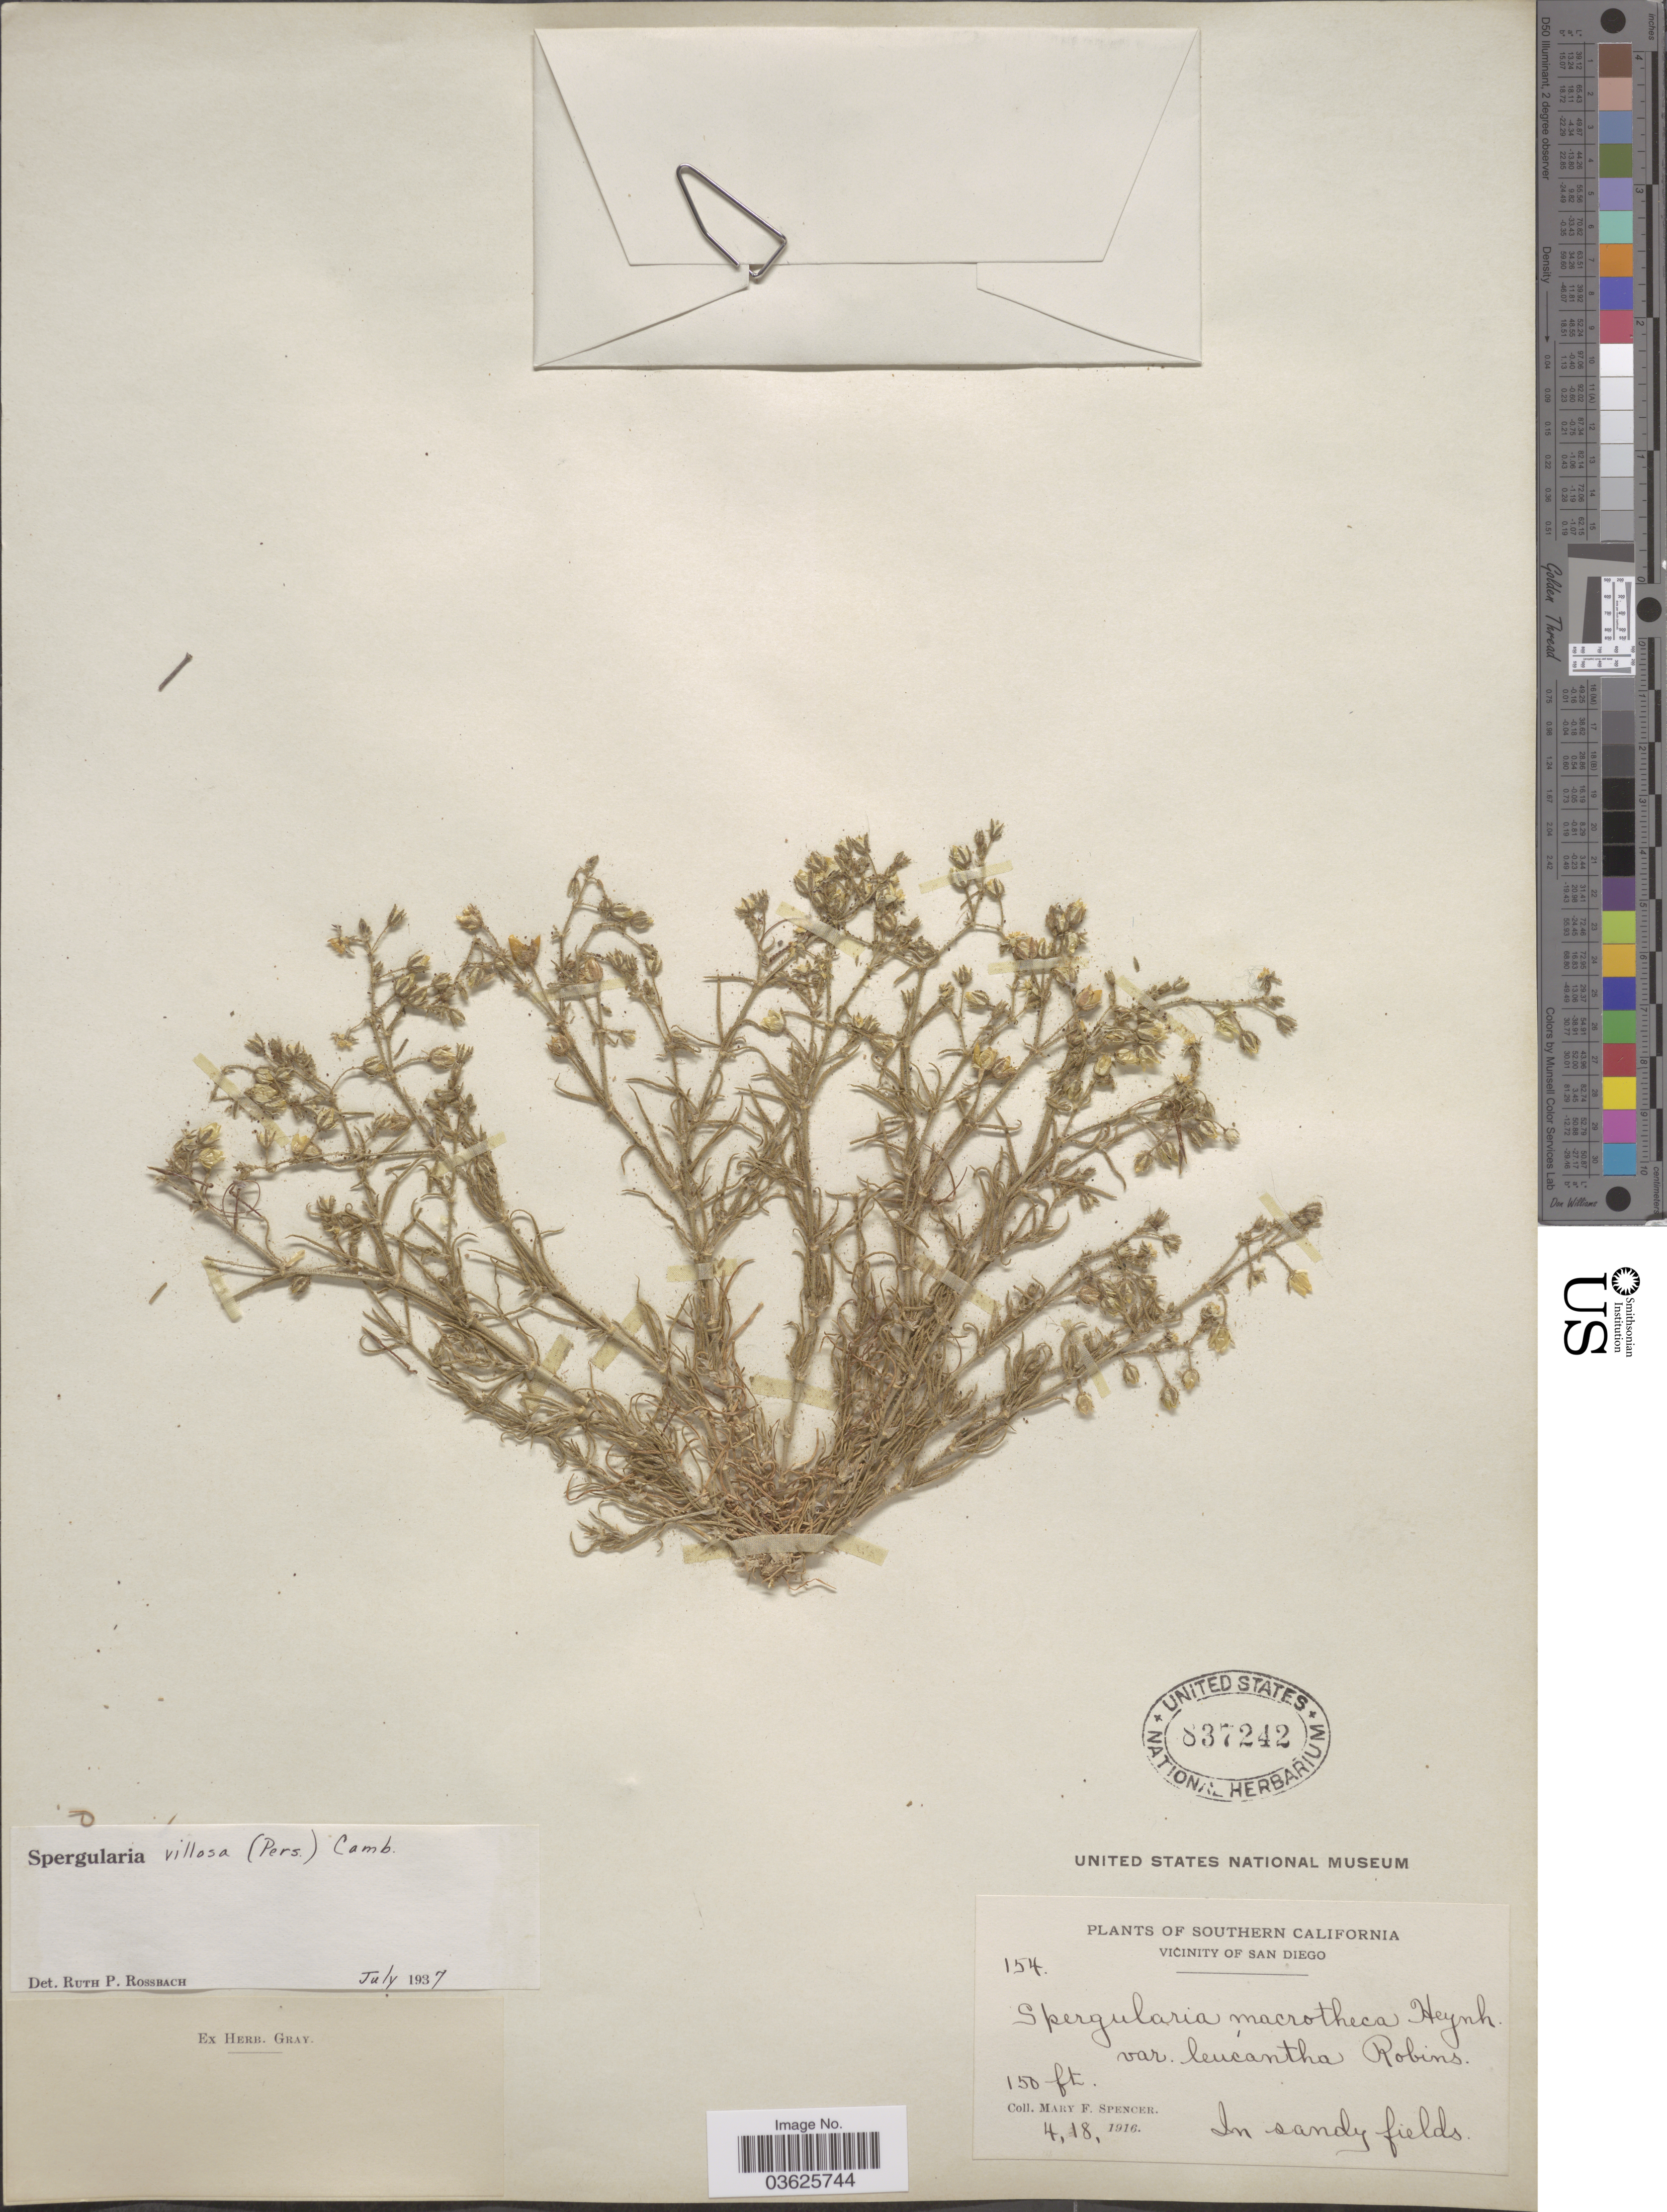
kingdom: Plantae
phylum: Tracheophyta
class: Magnoliopsida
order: Caryophyllales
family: Caryophyllaceae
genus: Spergularia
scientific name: Spergularia villosa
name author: (Pers.) Cambess.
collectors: M. Spencer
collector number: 154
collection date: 1916-04-18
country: United States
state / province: California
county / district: San Diego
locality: Southern California. Vicinity of San Diego.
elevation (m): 46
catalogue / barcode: US 837242